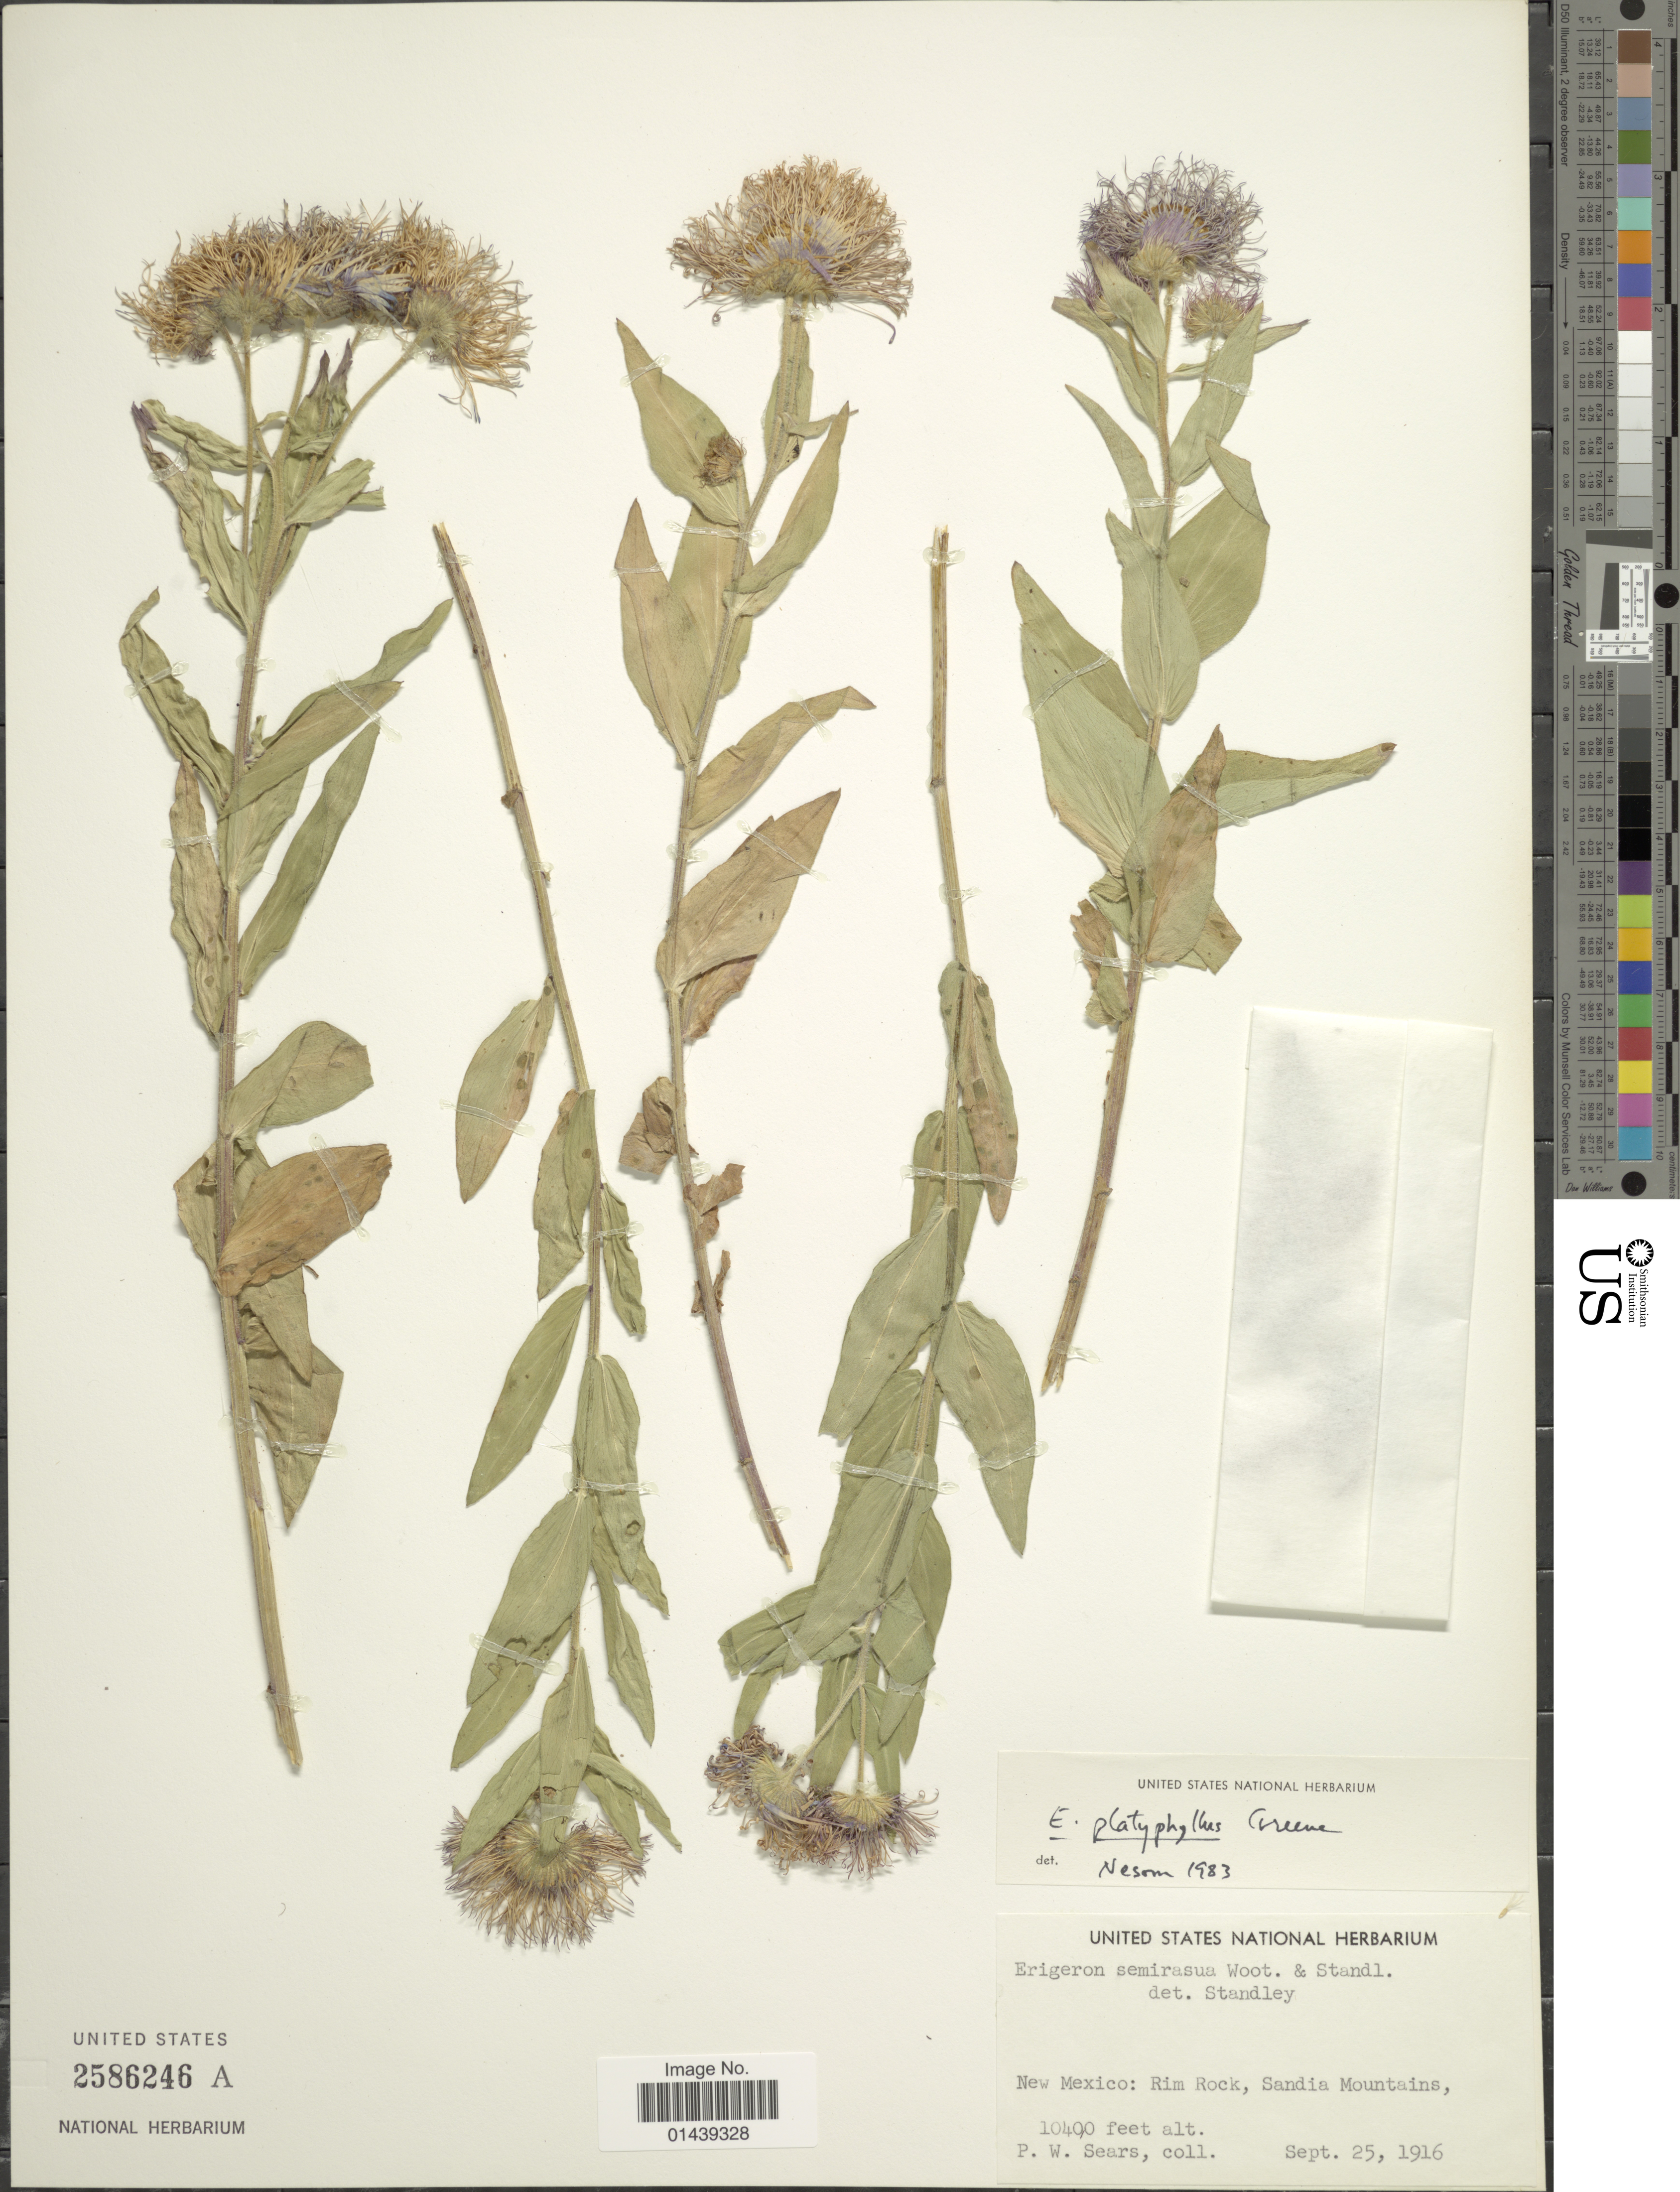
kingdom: Plantae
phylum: Tracheophyta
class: Magnoliopsida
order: Asterales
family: Asteraceae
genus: Erigeron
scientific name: Erigeron platyphyllus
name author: Greene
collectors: P. Sears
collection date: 1916-09-25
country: United States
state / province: New Mexico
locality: Rim Rock, Sandia Mountains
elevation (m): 3170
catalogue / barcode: US 2586246A